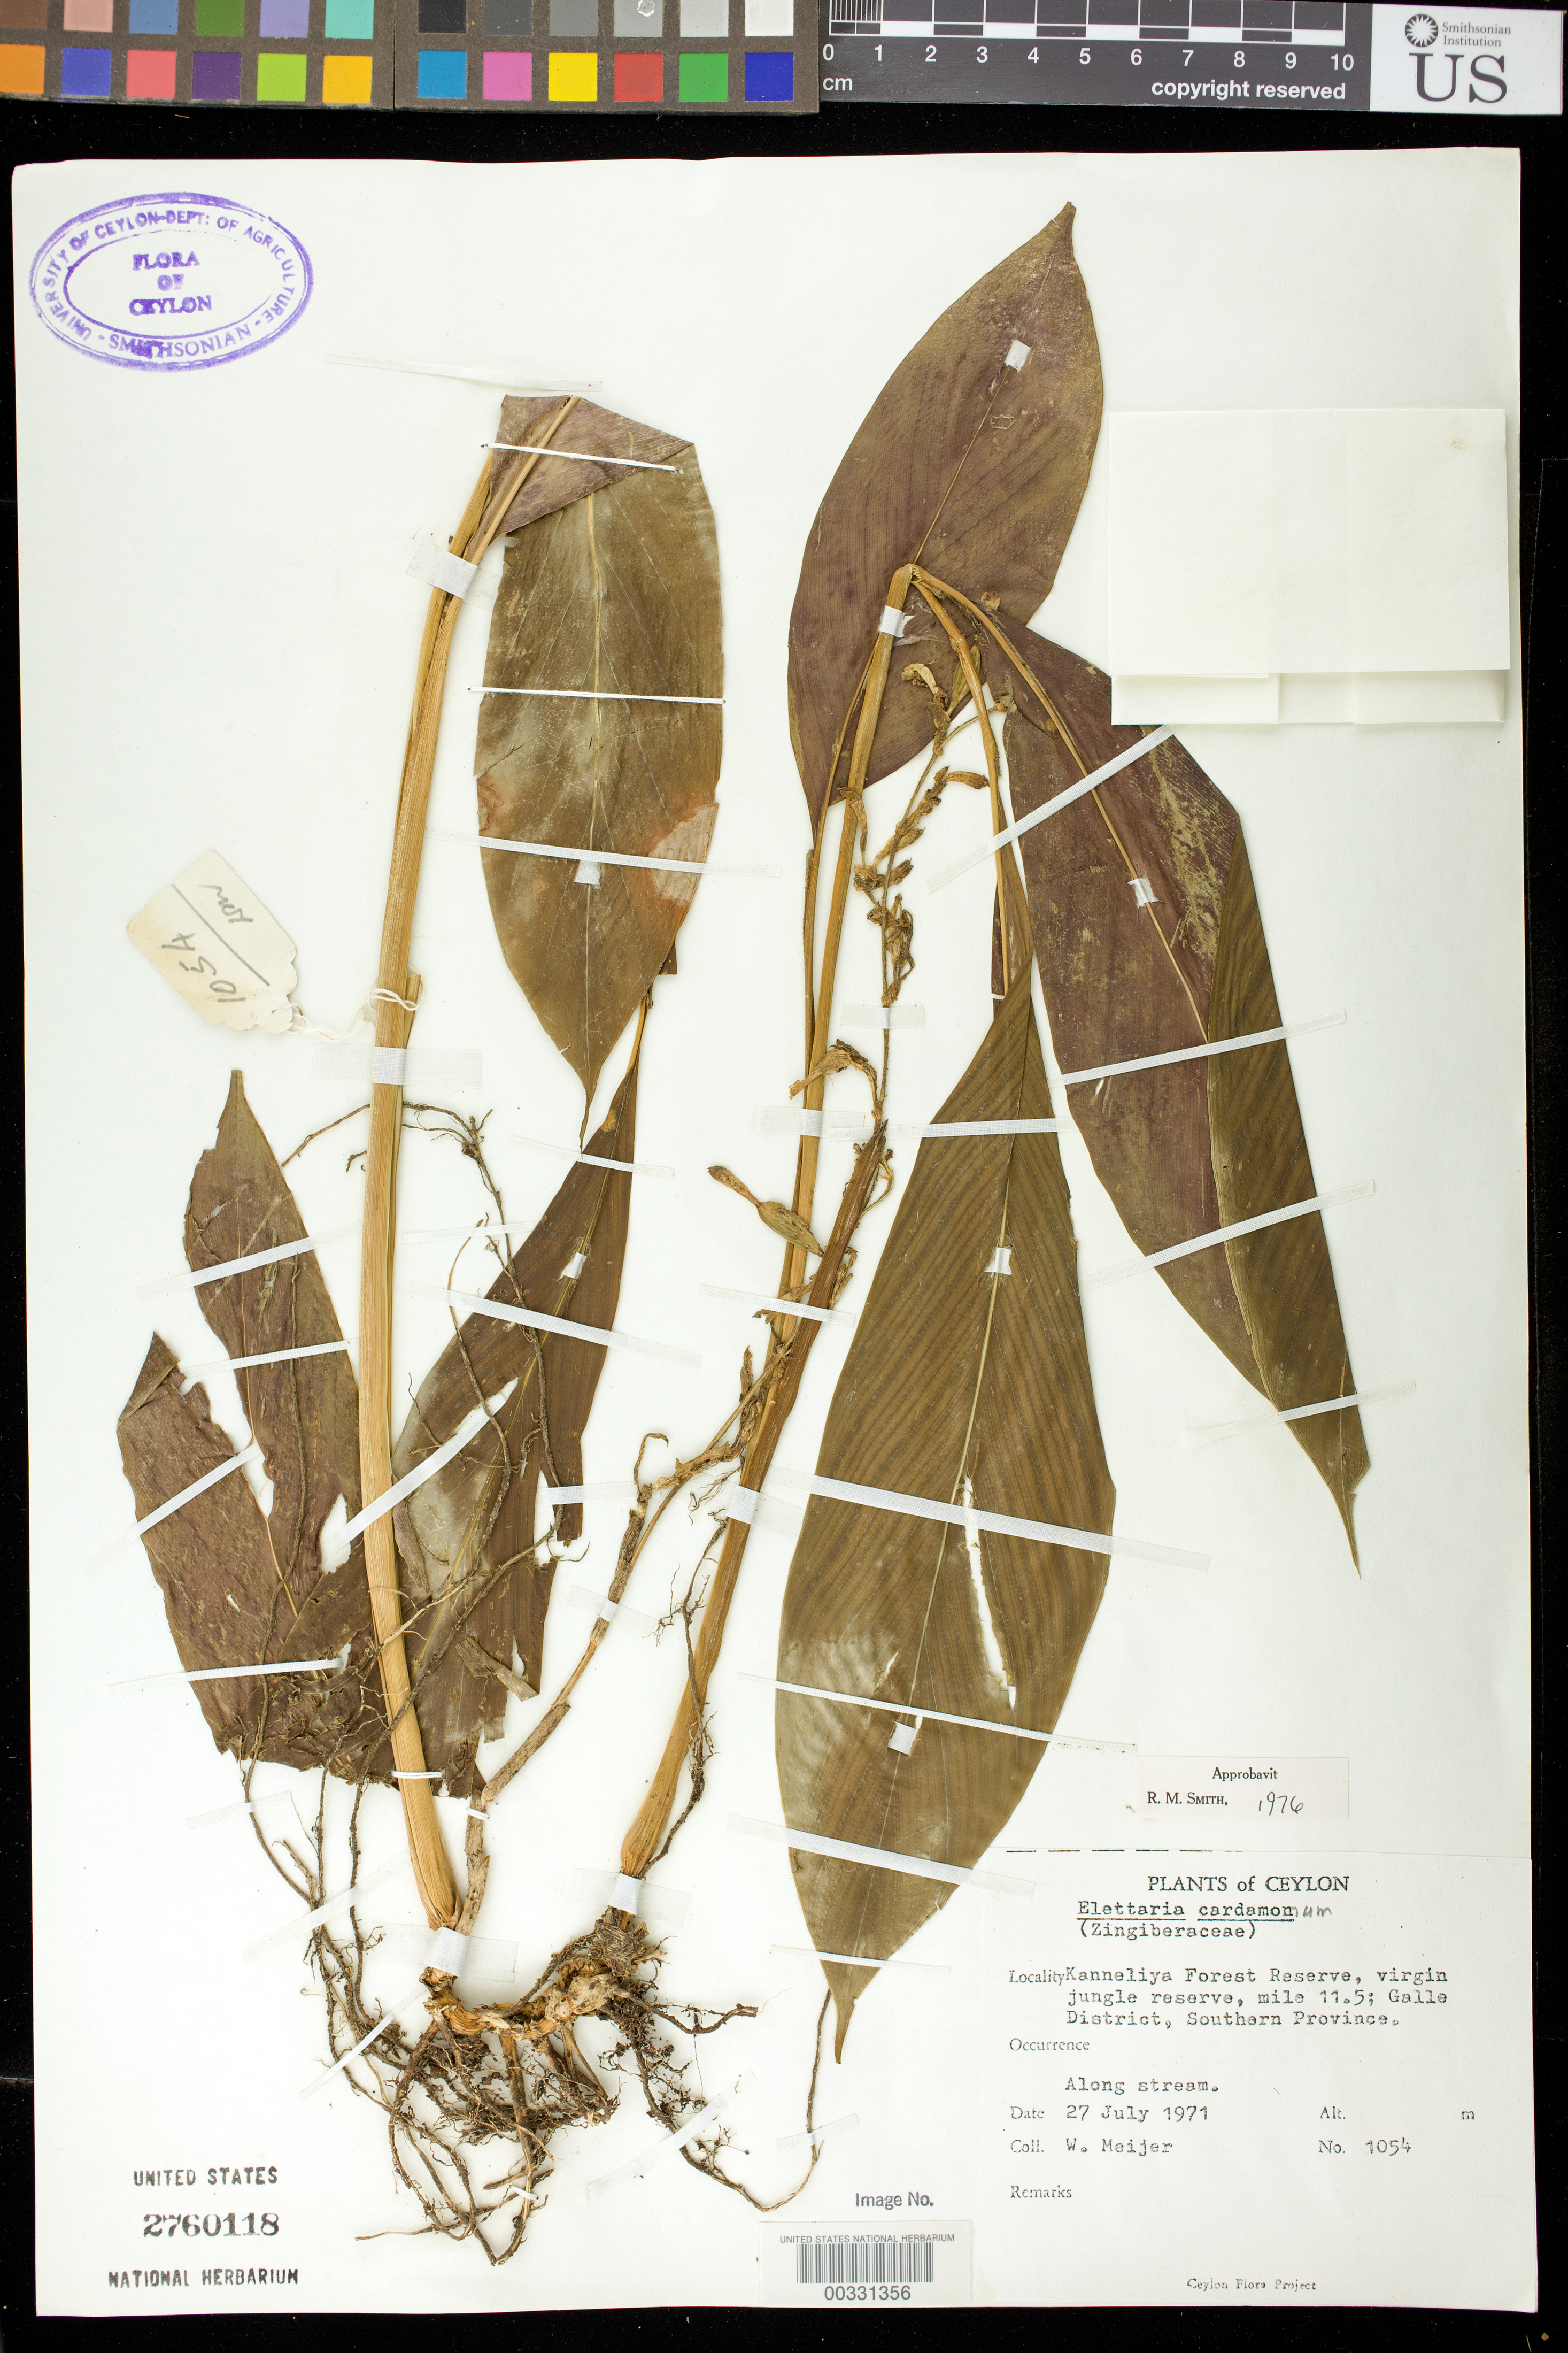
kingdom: Plantae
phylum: Tracheophyta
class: Liliopsida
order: Zingiberales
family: Zingiberaceae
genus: Elettaria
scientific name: Elettaria cardamomum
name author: (L.) Maton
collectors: W. Meijer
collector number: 1054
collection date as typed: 27 Jul 1971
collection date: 1971-07-27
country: Sri Lanka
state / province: Southern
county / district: Galle Dist.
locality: Kanneliya forest reserve, mile 11.5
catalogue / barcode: US 2760118